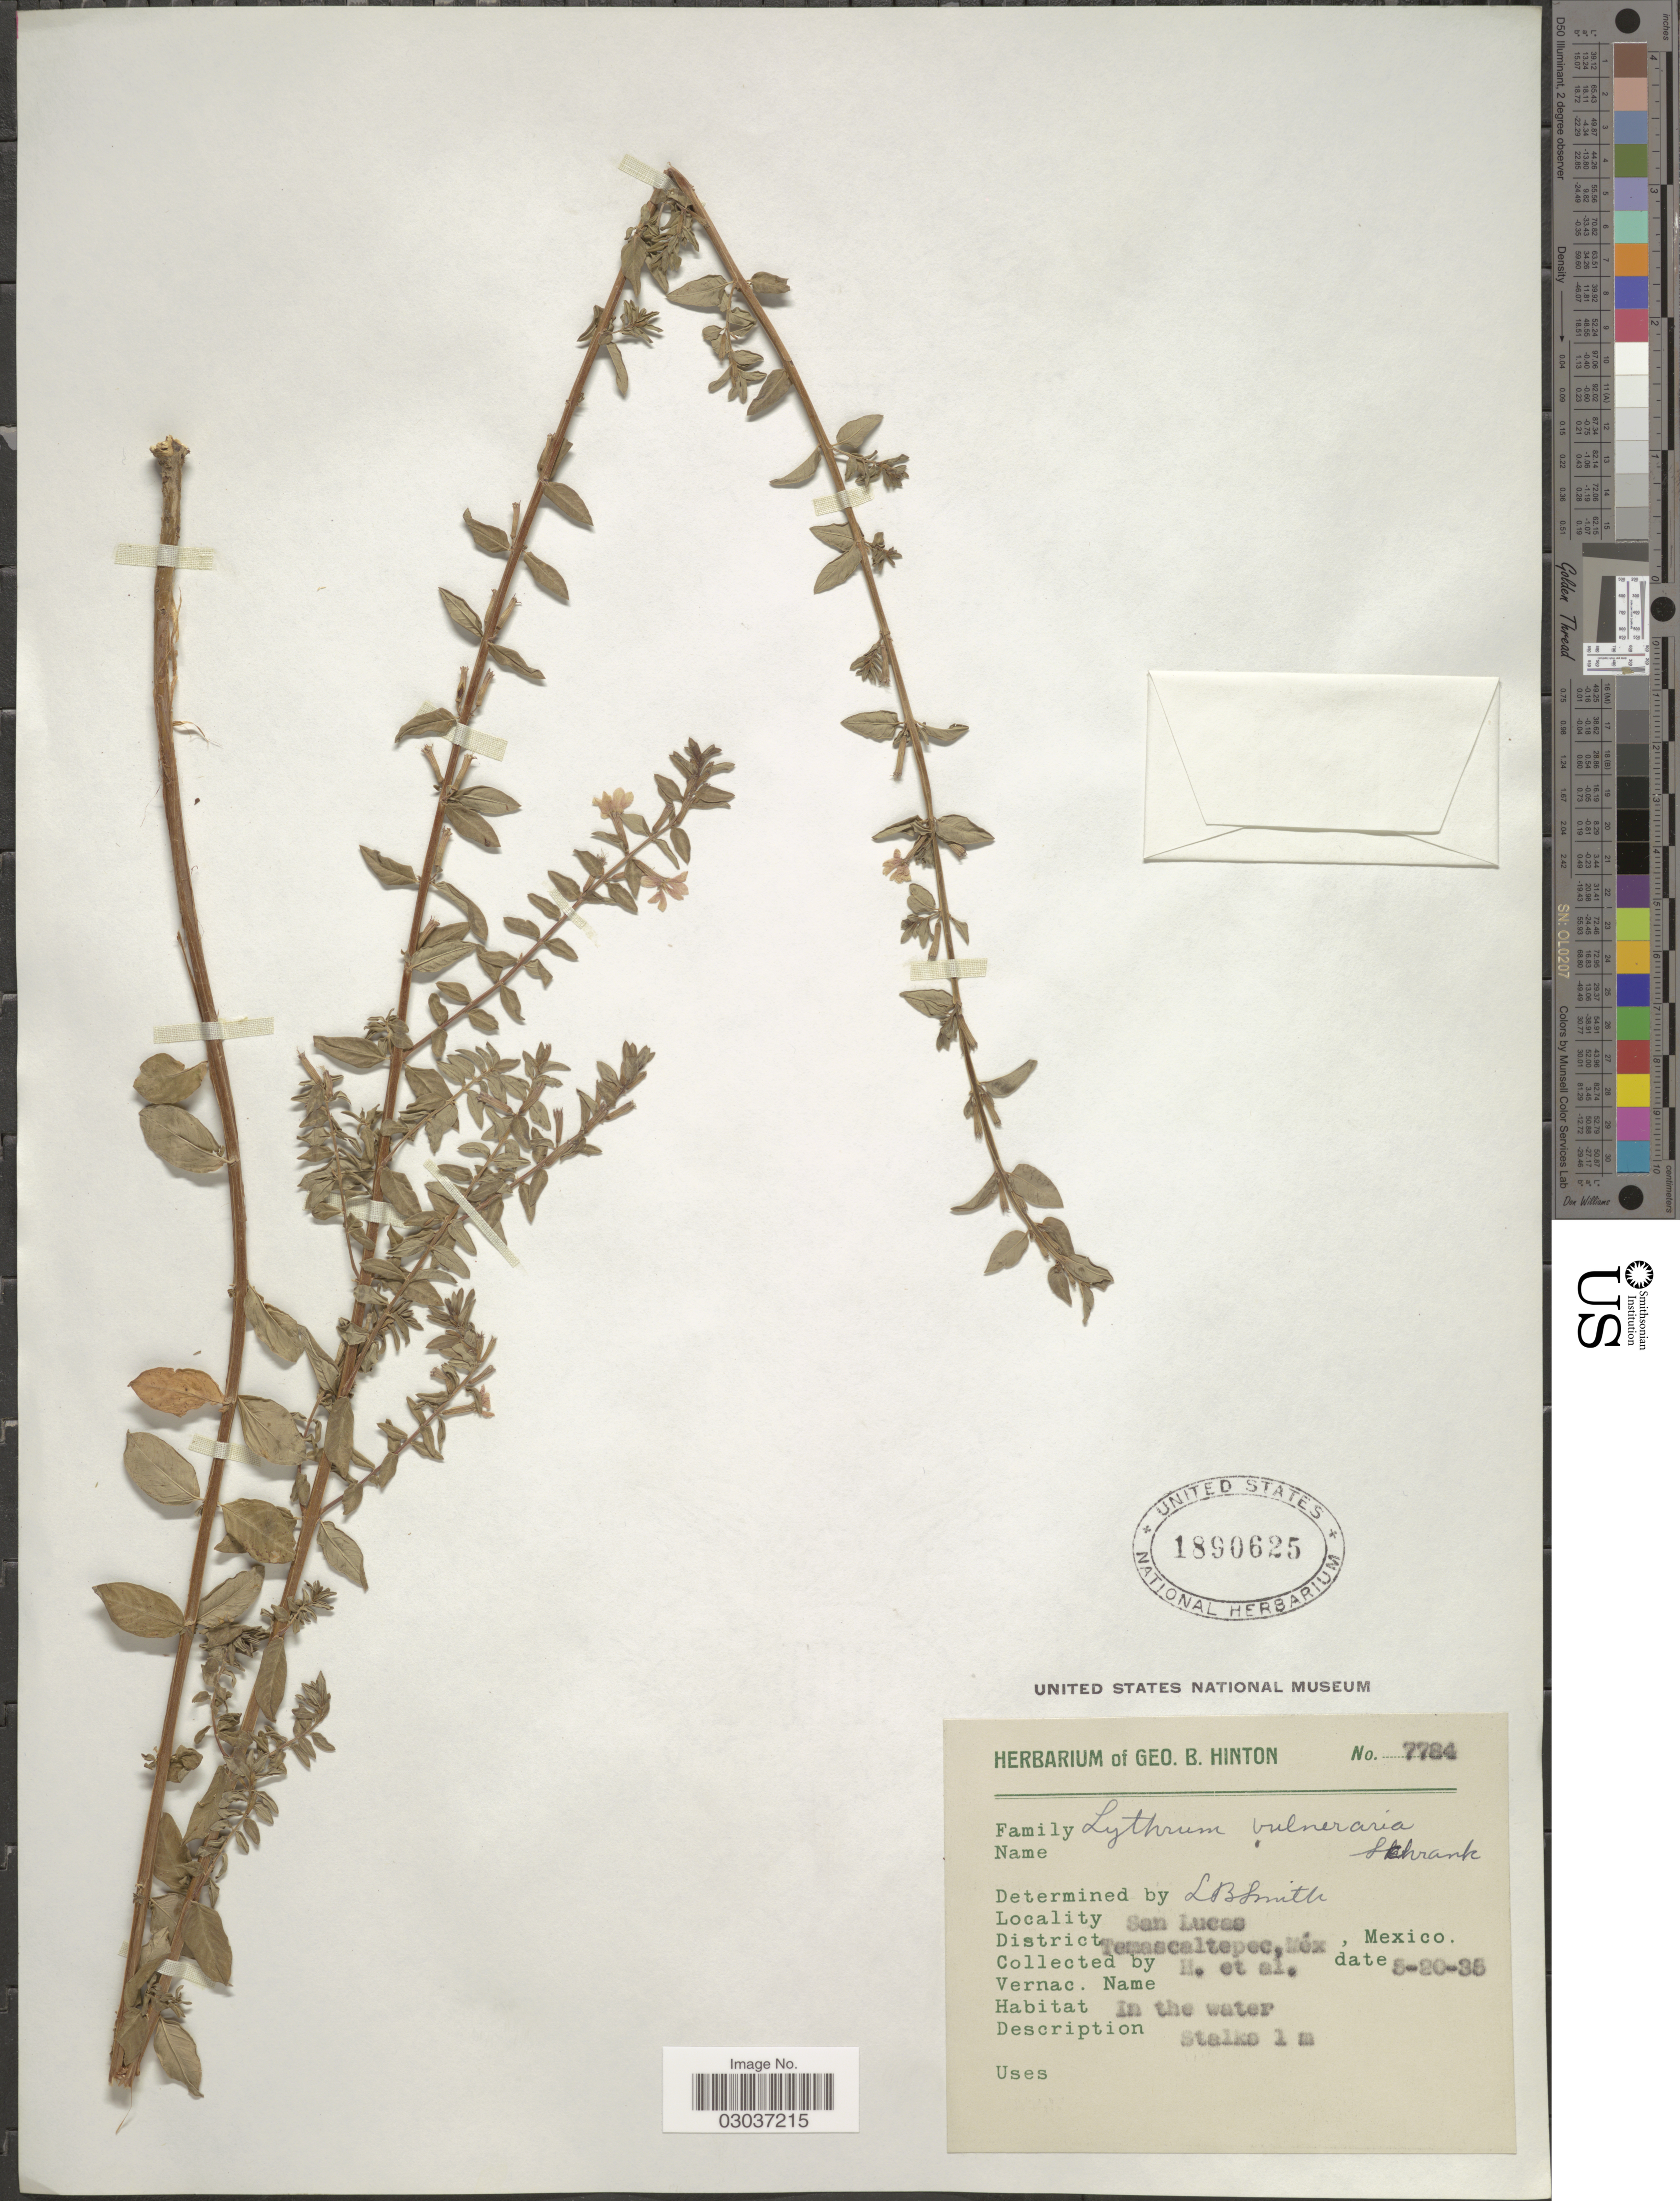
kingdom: Plantae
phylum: Tracheophyta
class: Magnoliopsida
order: Myrtales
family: Lythraceae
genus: Lythrum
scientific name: Lythrum vulneraria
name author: Aiton ex Schrank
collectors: G. B. Hinton & et al.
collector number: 7784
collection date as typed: Transcribed d/m/y: 20/5/35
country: Mexico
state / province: México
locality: San Lucas. District Temascaltepec.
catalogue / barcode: US 1890625